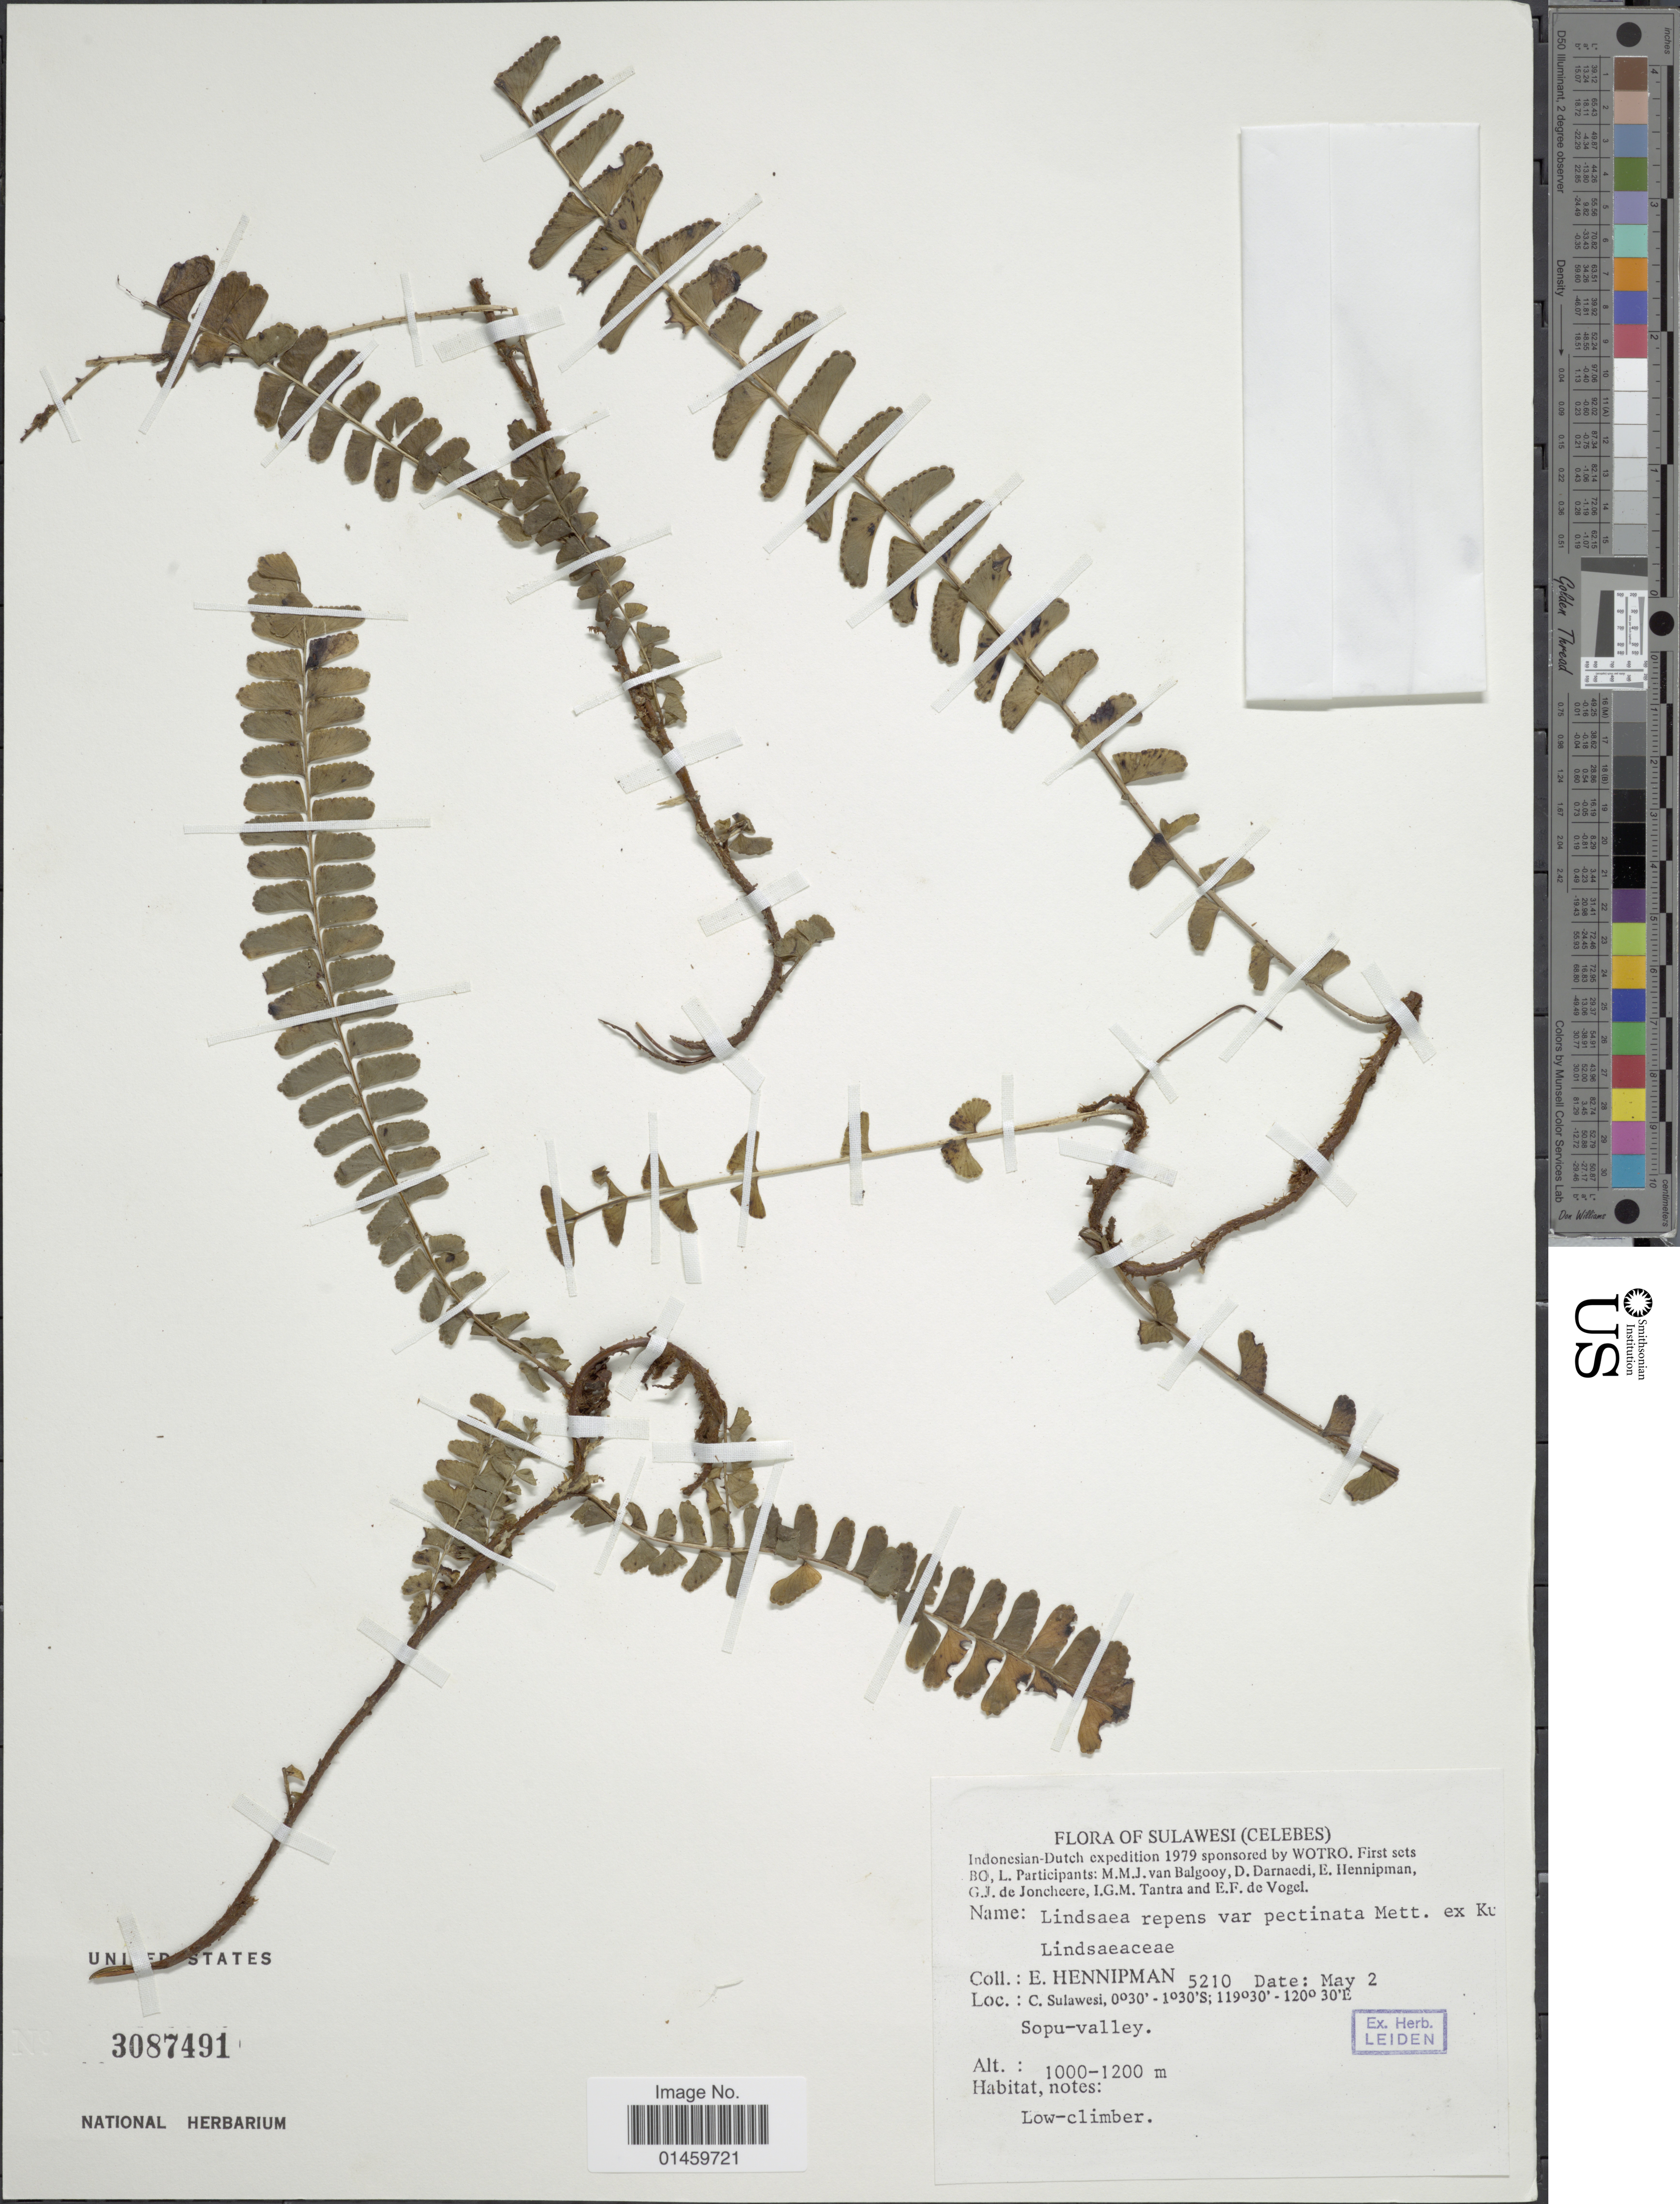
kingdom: Plantae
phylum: Tracheophyta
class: Polypodiopsida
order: Polypodiales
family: Lindsaeaceae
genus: Lindsaea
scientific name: Lindsaea repens var. pectinata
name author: (Blume) Mett.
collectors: E. Hennipman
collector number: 5210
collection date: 1979-05-02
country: Indonesia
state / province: Sulawesi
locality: Celebes. C. Sulawesi. Sopu-valley.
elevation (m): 1000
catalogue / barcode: US 3087491